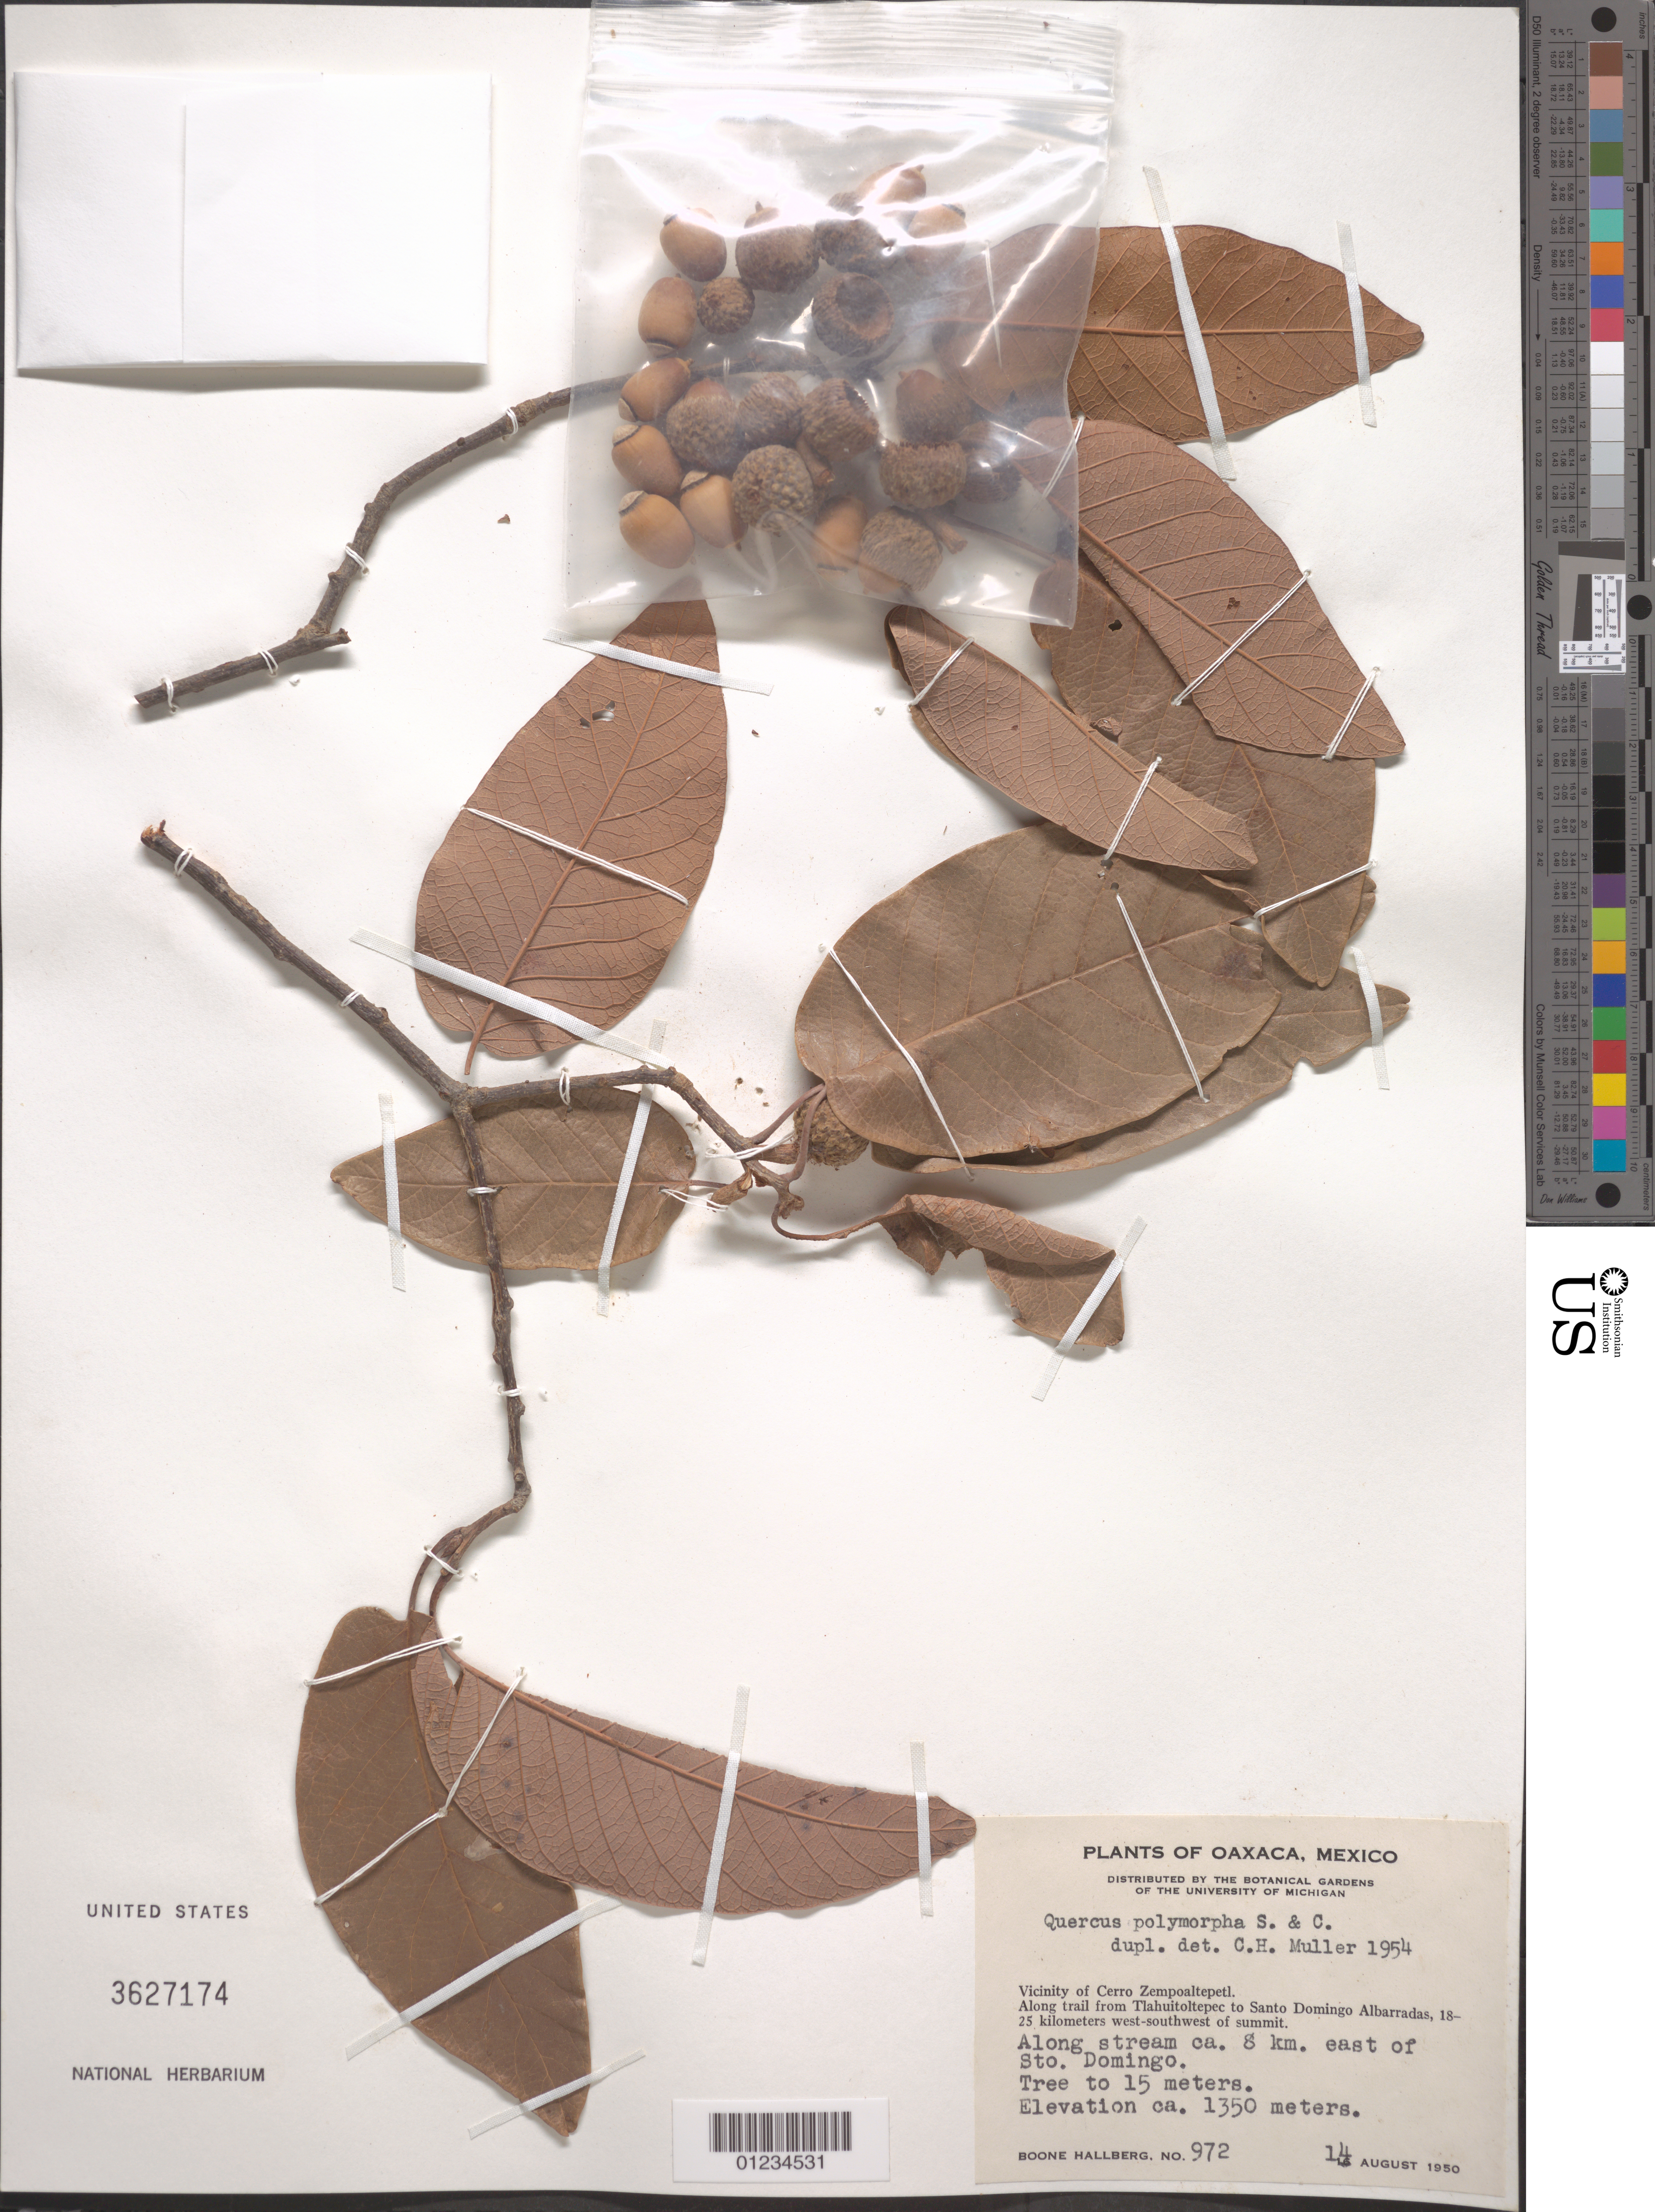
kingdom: Plantae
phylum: Tracheophyta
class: Magnoliopsida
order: Fagales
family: Fagaceae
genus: Quercus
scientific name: Quercus polymorpha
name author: Schltdl. & Cham.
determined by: Muller, C. H.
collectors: B. Hallberg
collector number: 972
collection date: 1950-08-14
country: Mexico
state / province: Oaxaca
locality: Vicinity of Cerro Zempaltepetl. Along trail from Tlahuitoltepec to Santo Domingo Albarradas, 18-25 kilometers west-southwest of summit. Along stream ca. 8 km. east of Sto. Domingo.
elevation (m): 1350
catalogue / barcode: US 3627174